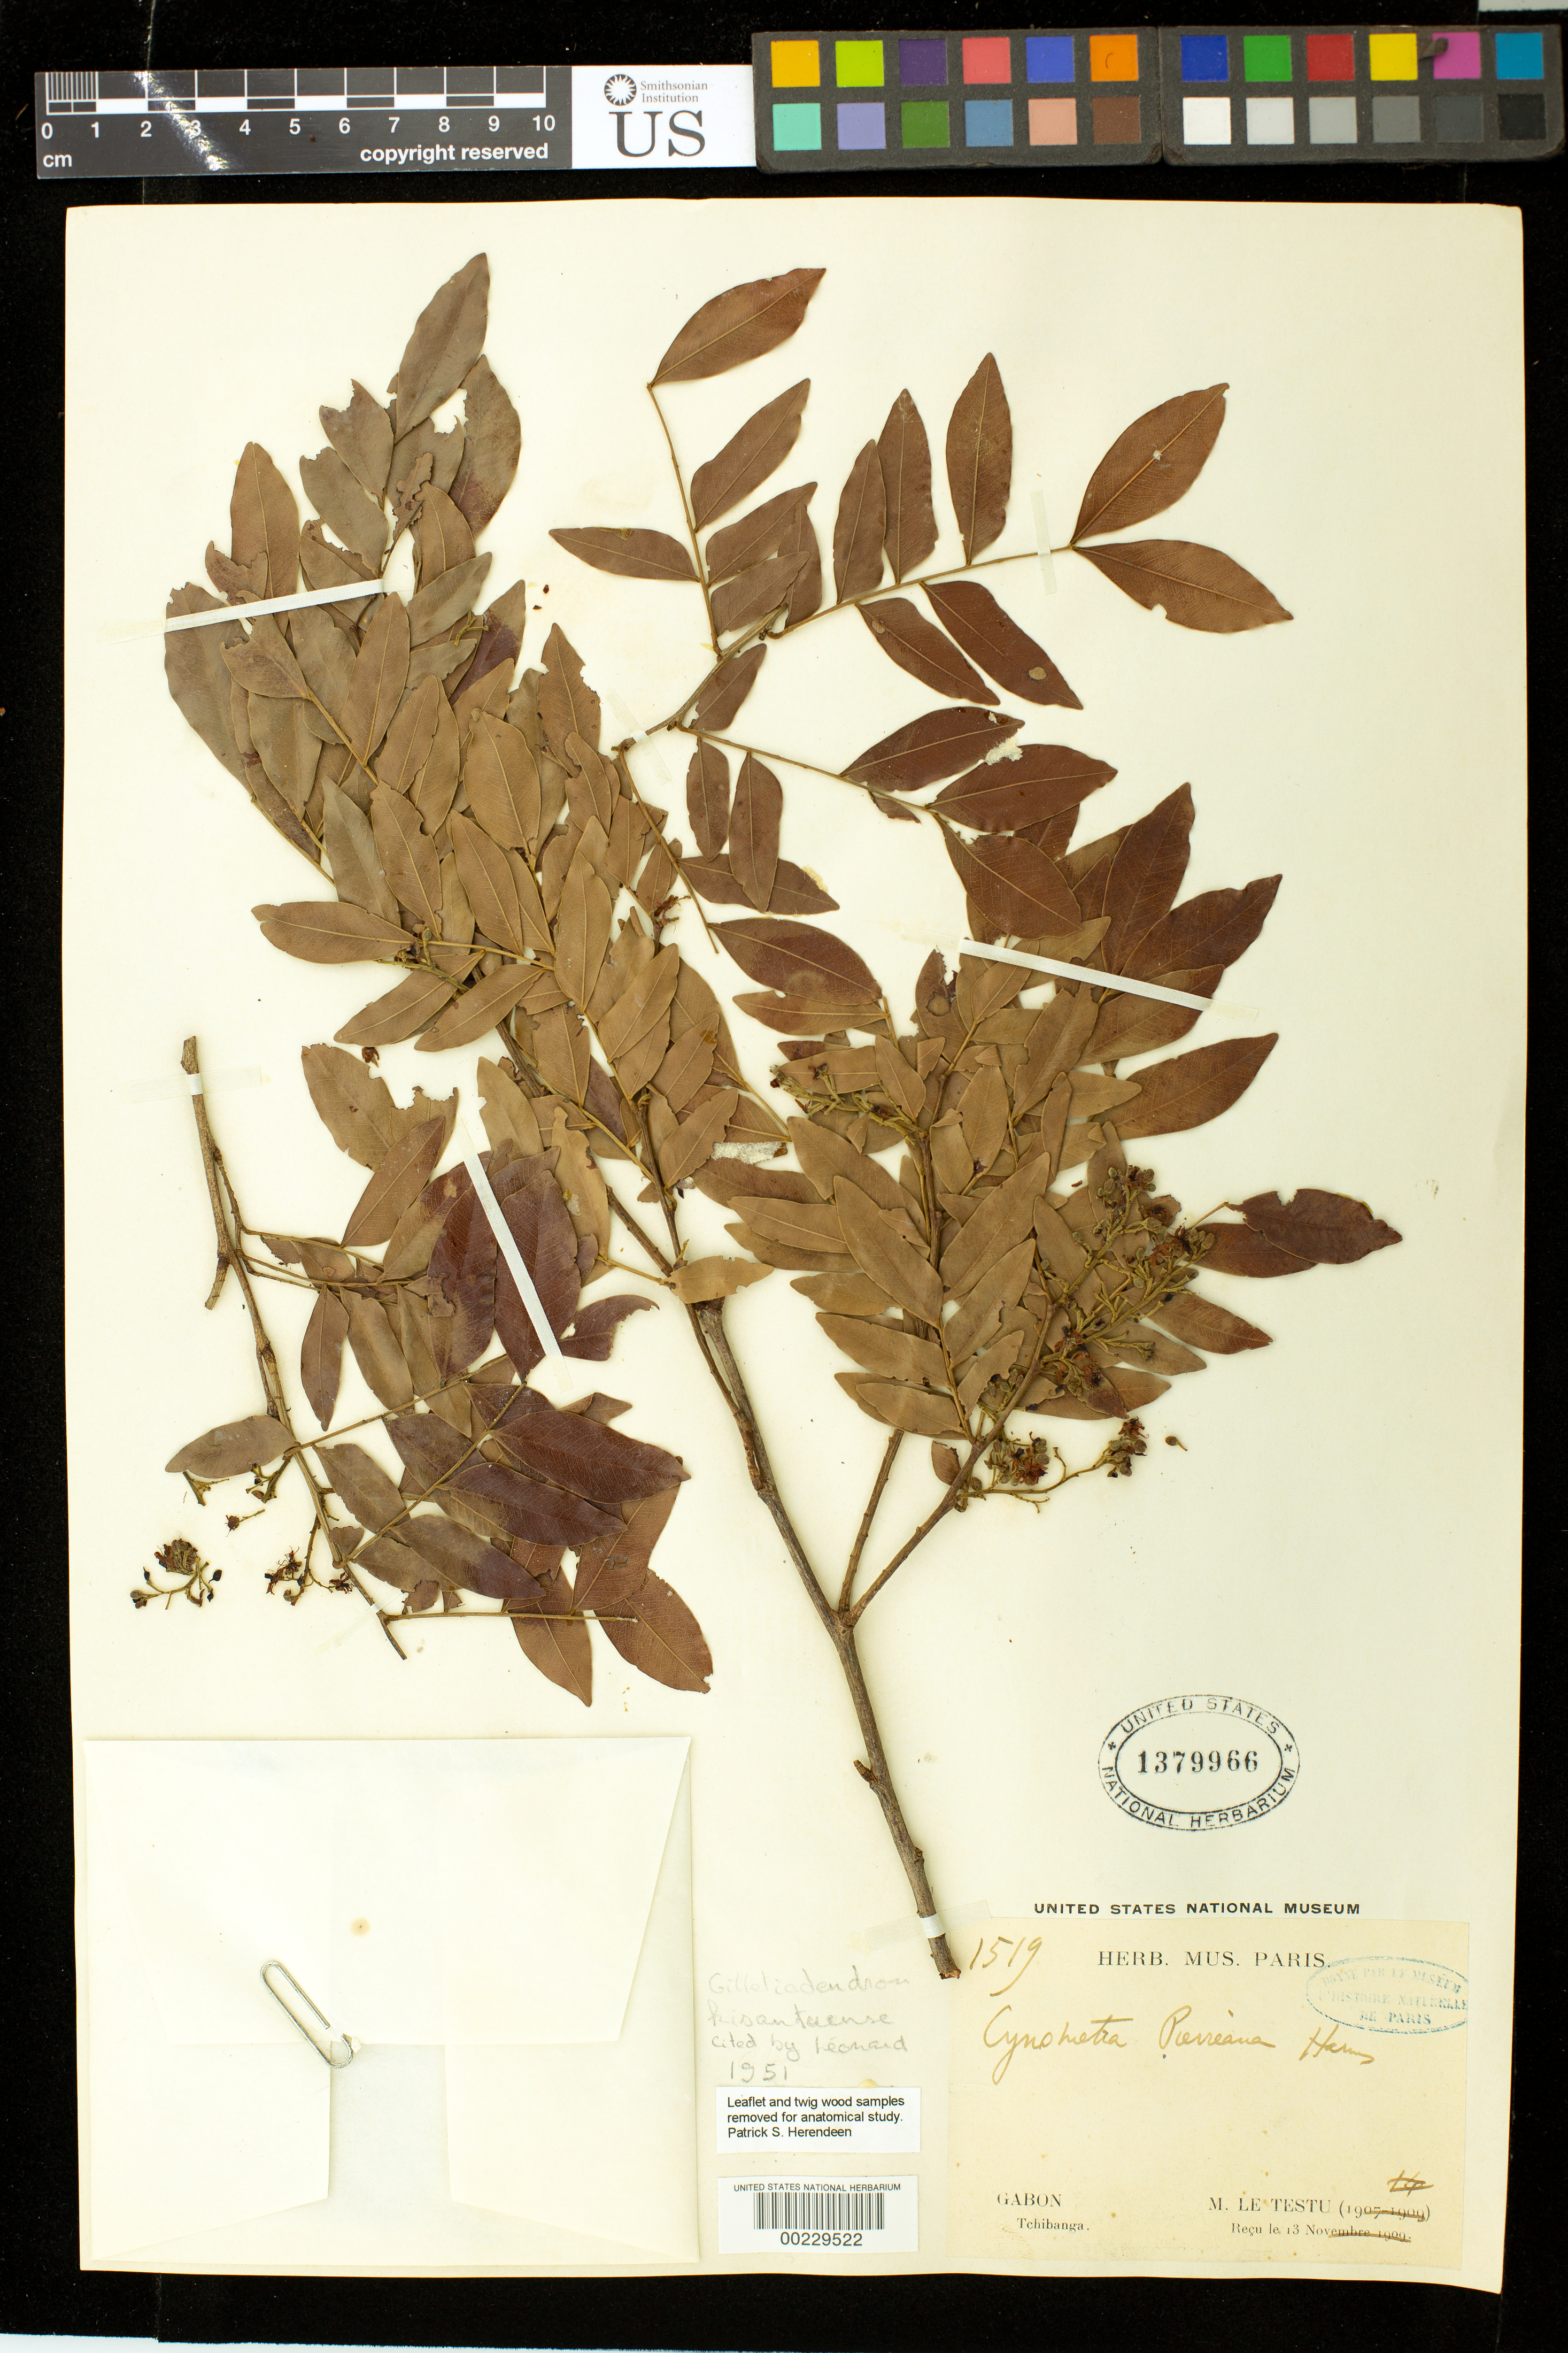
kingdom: Plantae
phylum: Tracheophyta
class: Magnoliopsida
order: Fabales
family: Fabaceae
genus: Cynometra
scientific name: Cynometra pierreana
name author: Harms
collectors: G. Le Testu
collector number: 1519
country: Gabon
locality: Tchibanga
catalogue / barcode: US 1379966